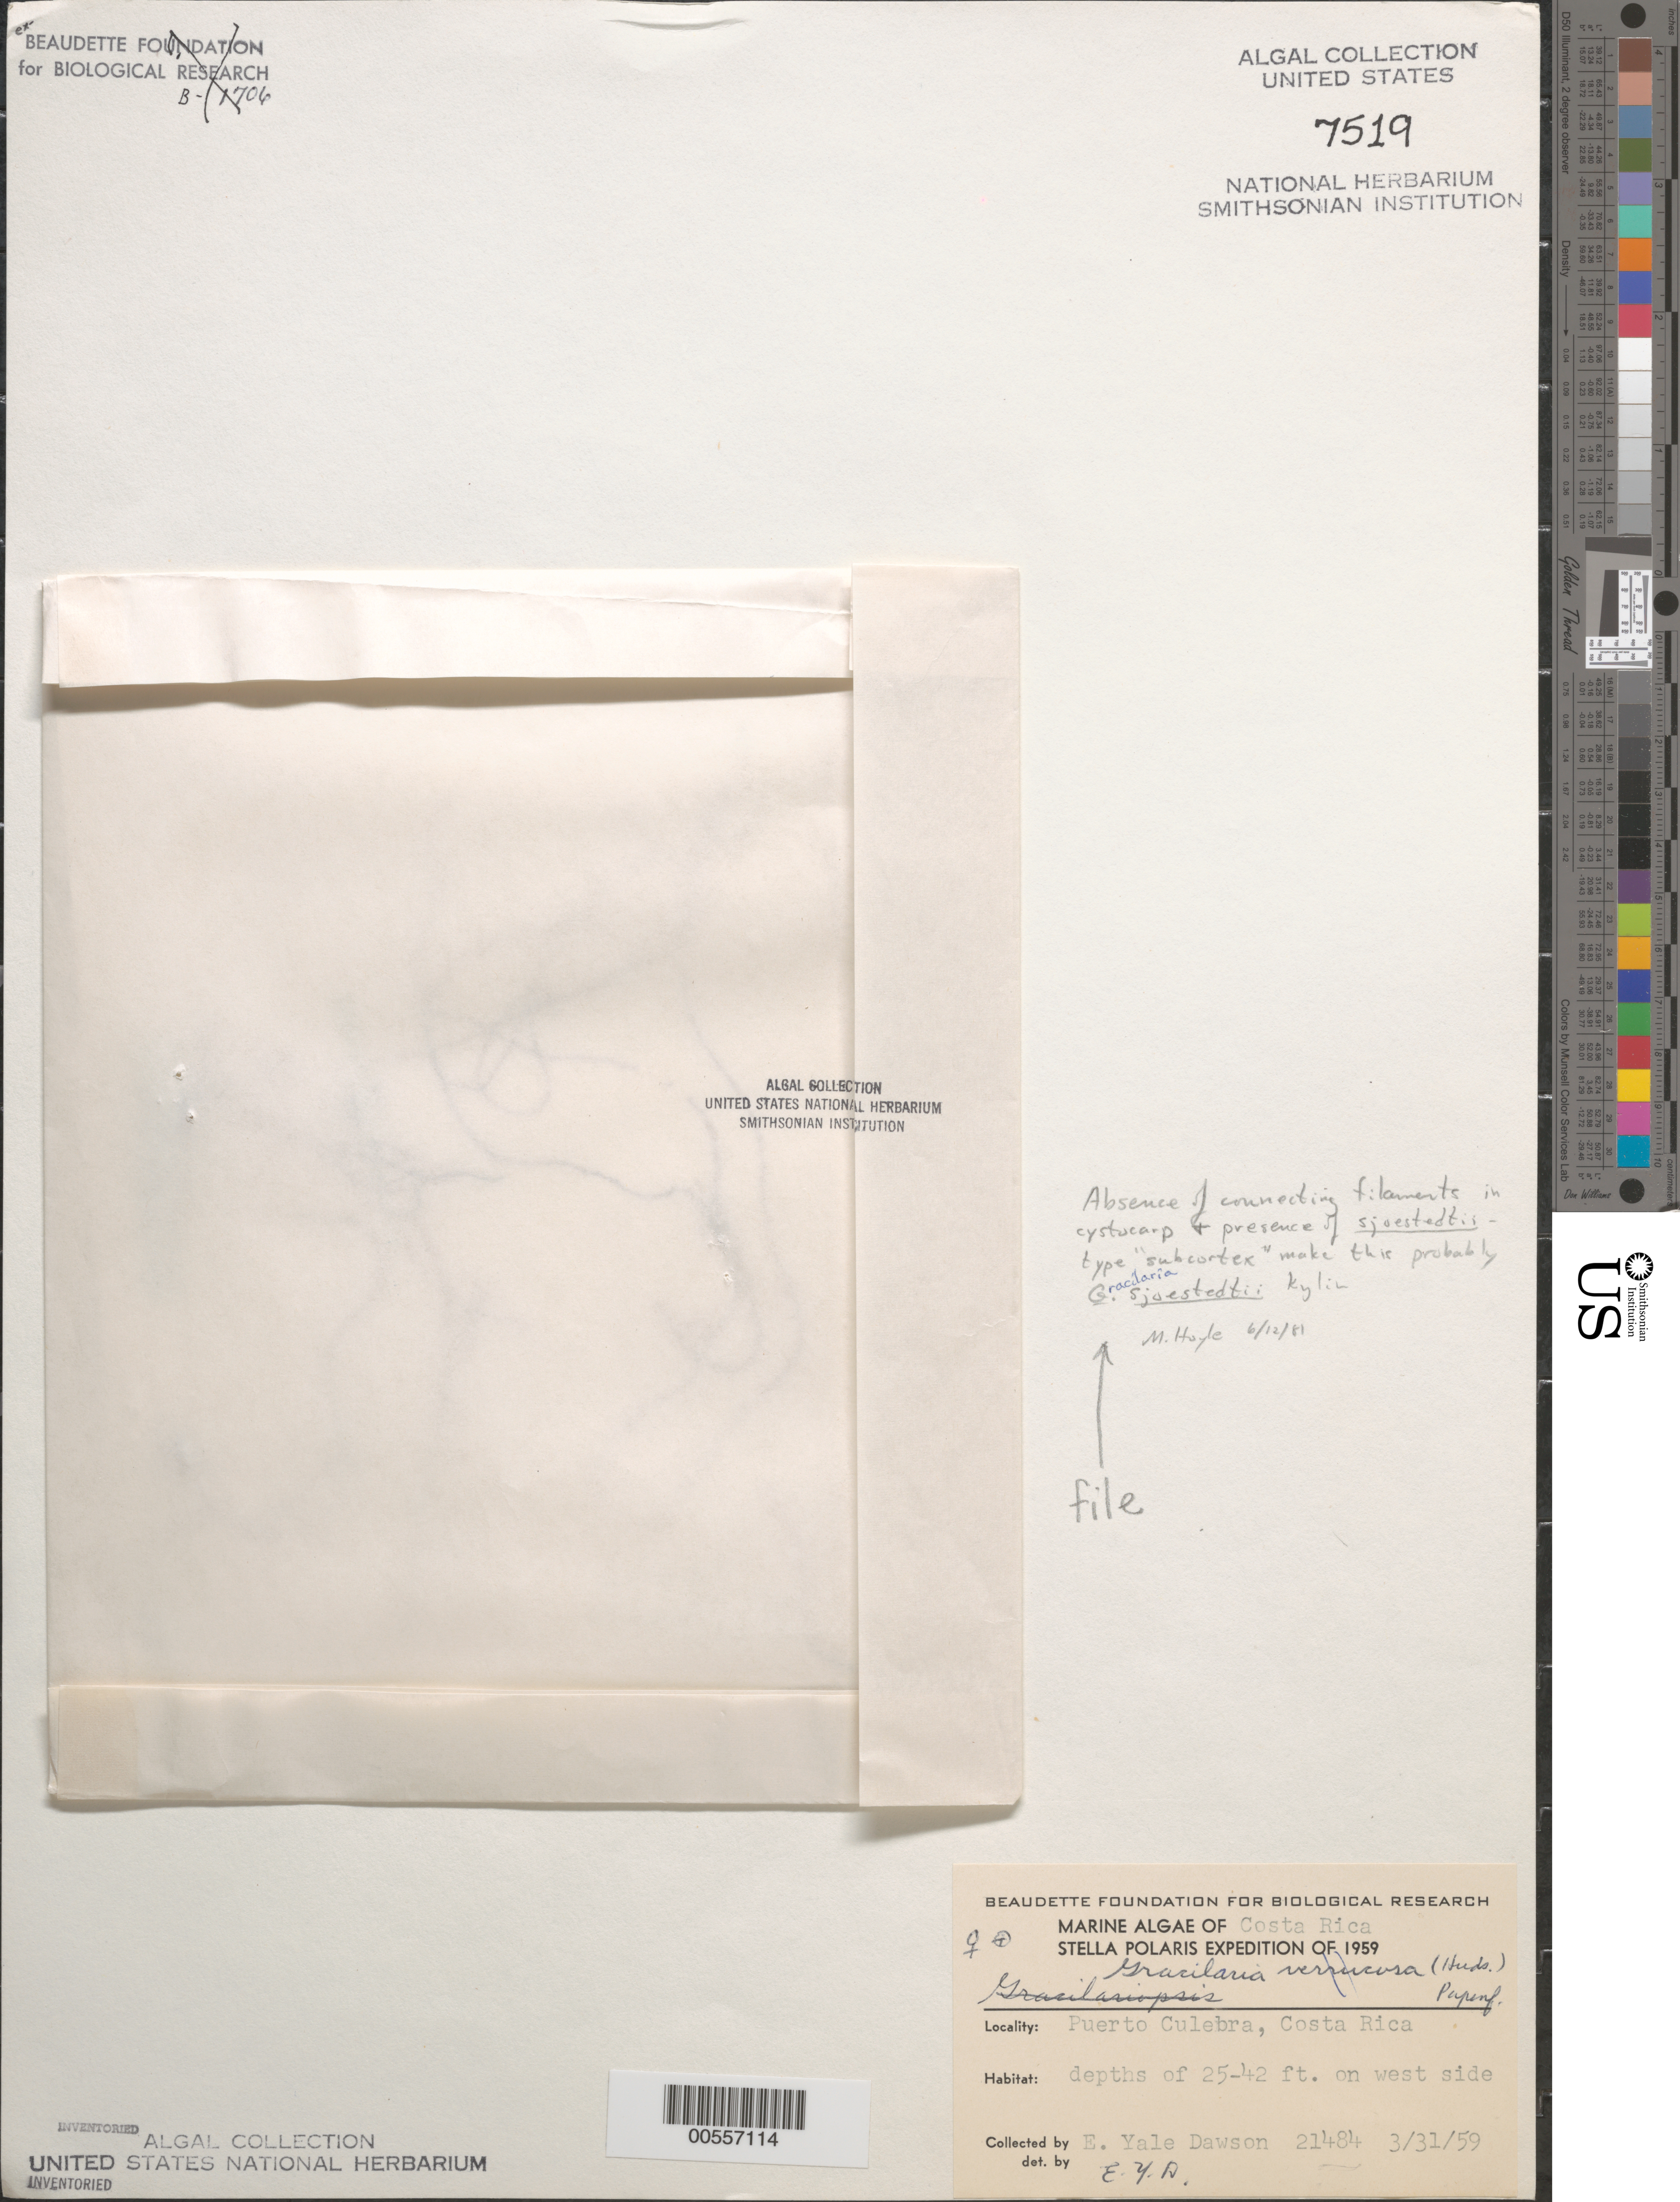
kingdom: Plantae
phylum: Rhodophyta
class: Florideophyceae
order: Gracilariales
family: Gracilariaceae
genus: Gracilariopsis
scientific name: Gracilariopsis andersonii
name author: (Grunow) E.Y. Dawson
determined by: Algae name updating Project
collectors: E. Y. Dawson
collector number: EYD 21484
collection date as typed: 31 Mar 1959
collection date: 1959-03-31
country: Costa Rica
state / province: Guanacaste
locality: Puerto Culebra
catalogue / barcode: US 7519